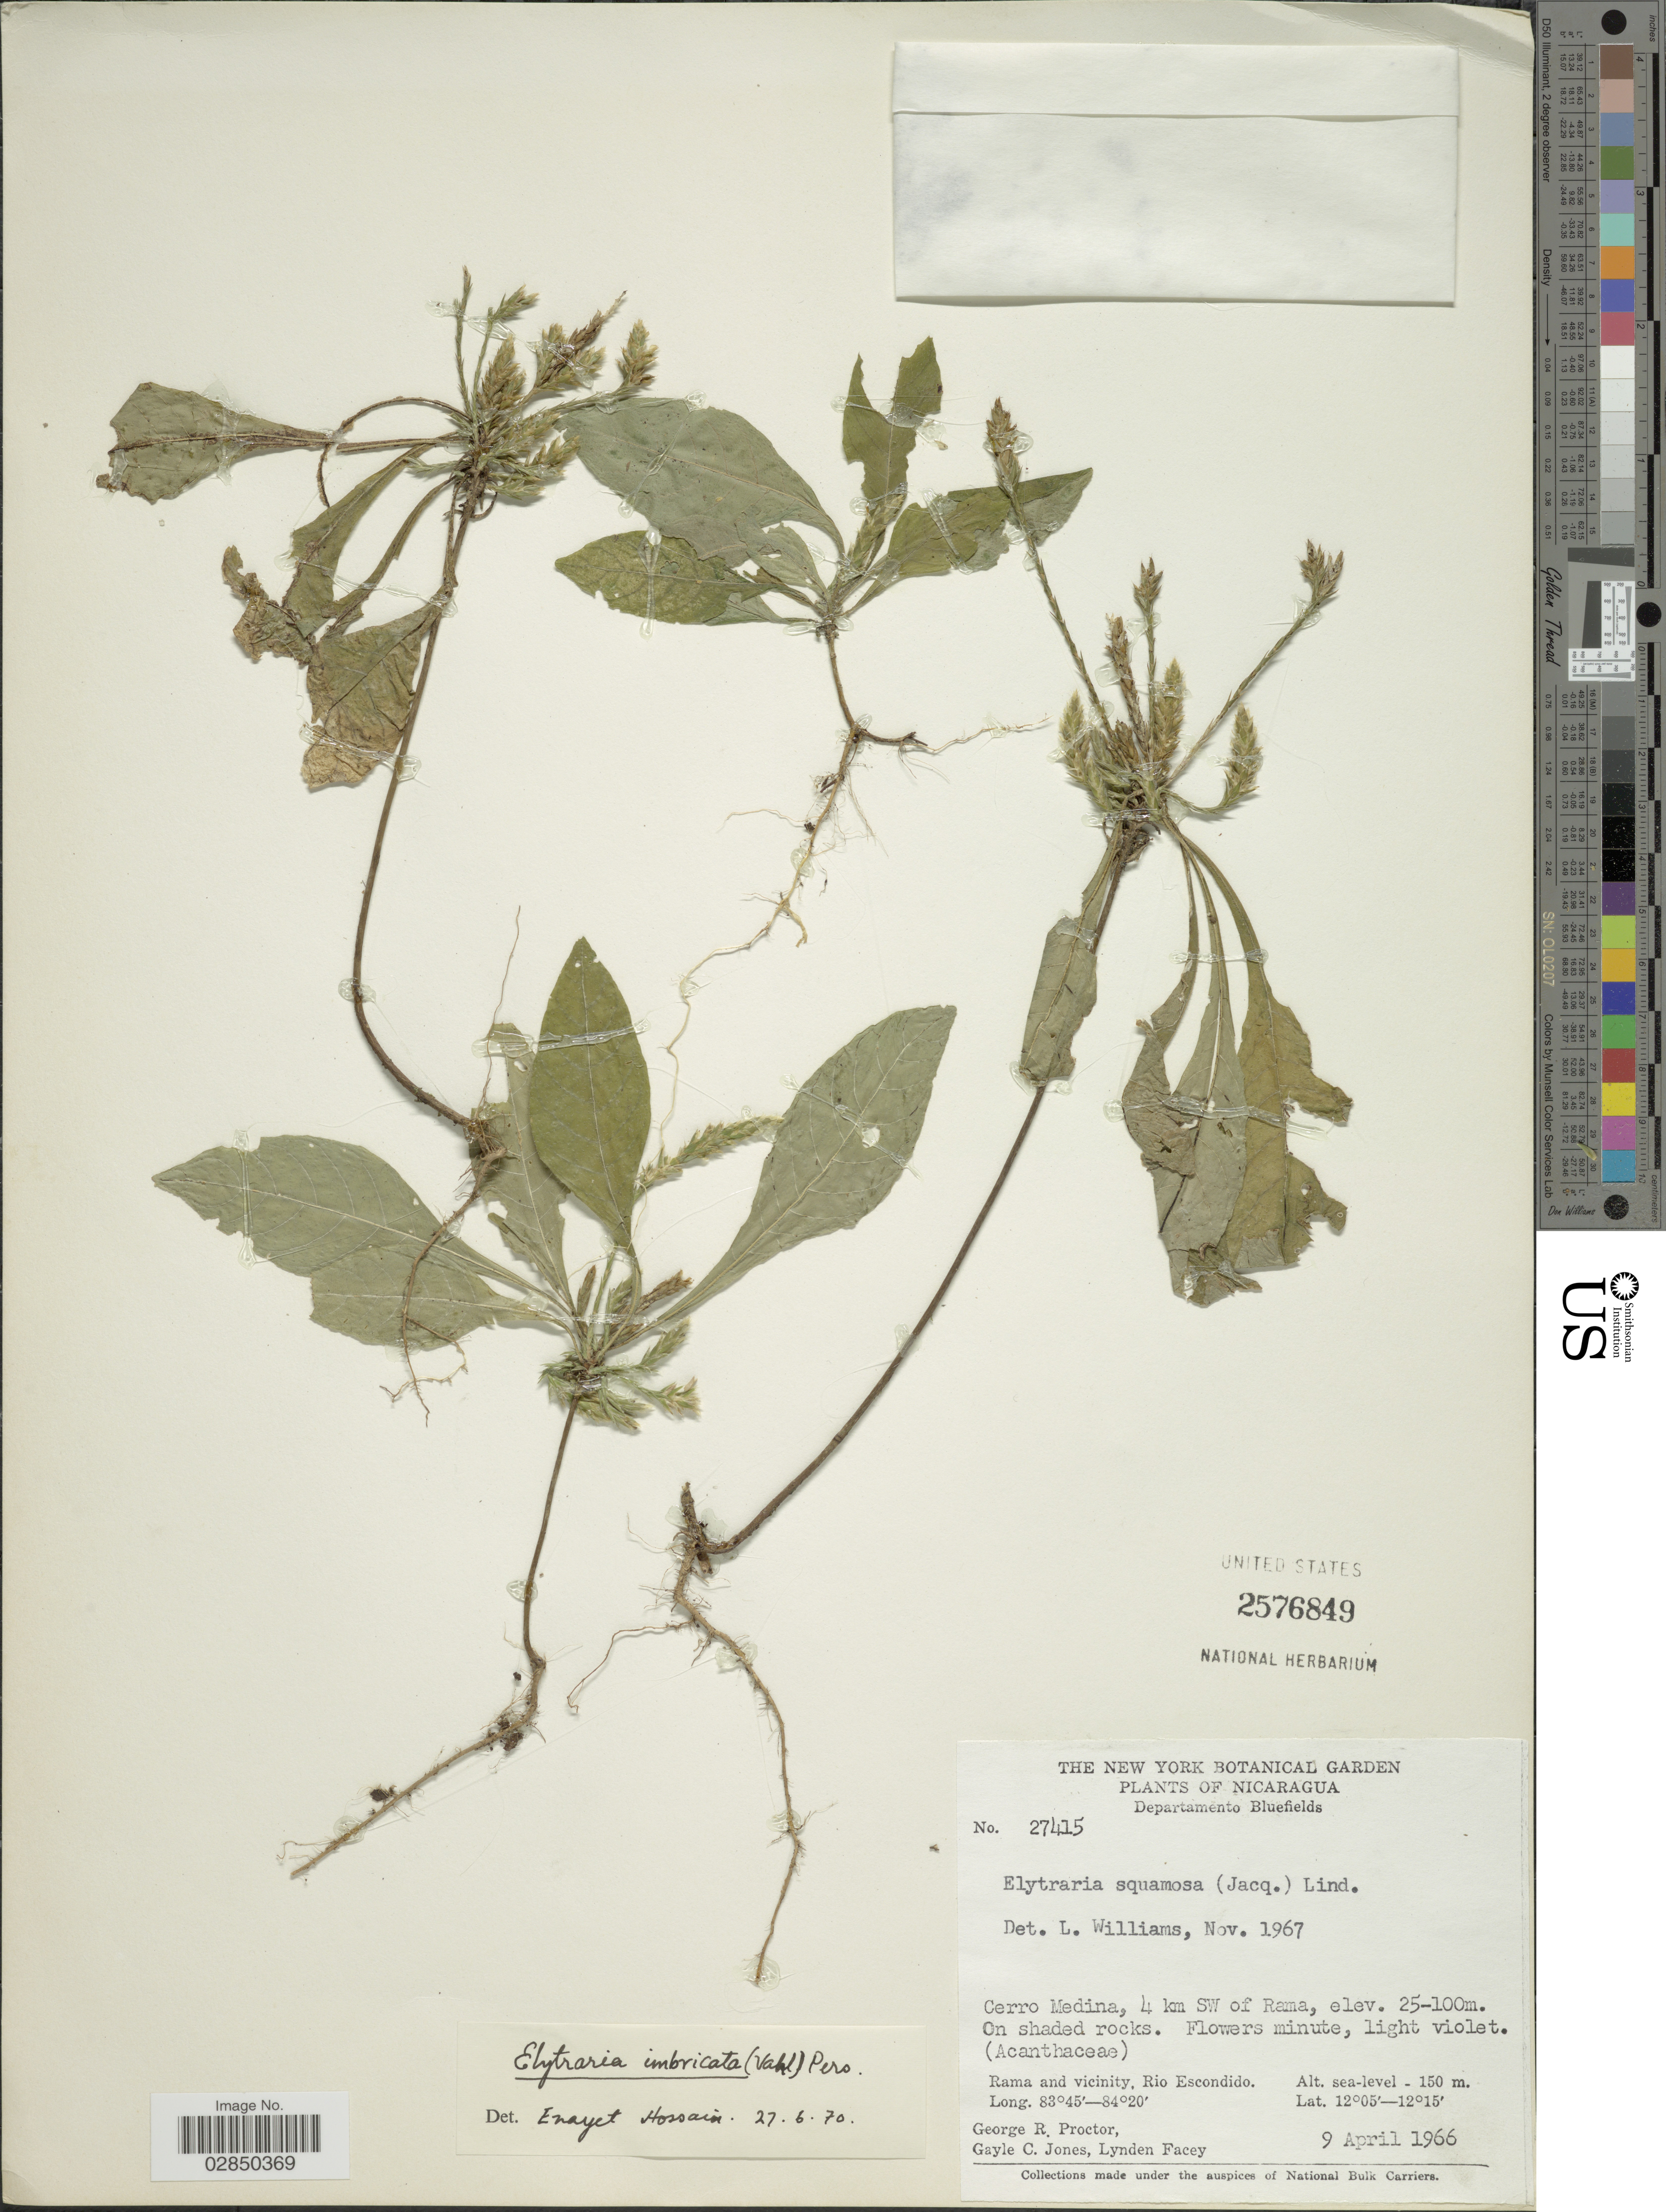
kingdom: Plantae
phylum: Tracheophyta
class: Magnoliopsida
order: Lamiales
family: Acanthaceae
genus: Elytraria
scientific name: Elytraria imbricata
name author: (Vahl) Pers.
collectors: G. Proctor, G. C. Jones & L. Facey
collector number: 27415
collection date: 1966-04-09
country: Nicaragua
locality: Departamento Bluefields. Cerro Medina, 4 km SW of Rama. Rama and vicinity, Rio Escondido.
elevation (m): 0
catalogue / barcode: US 2576849